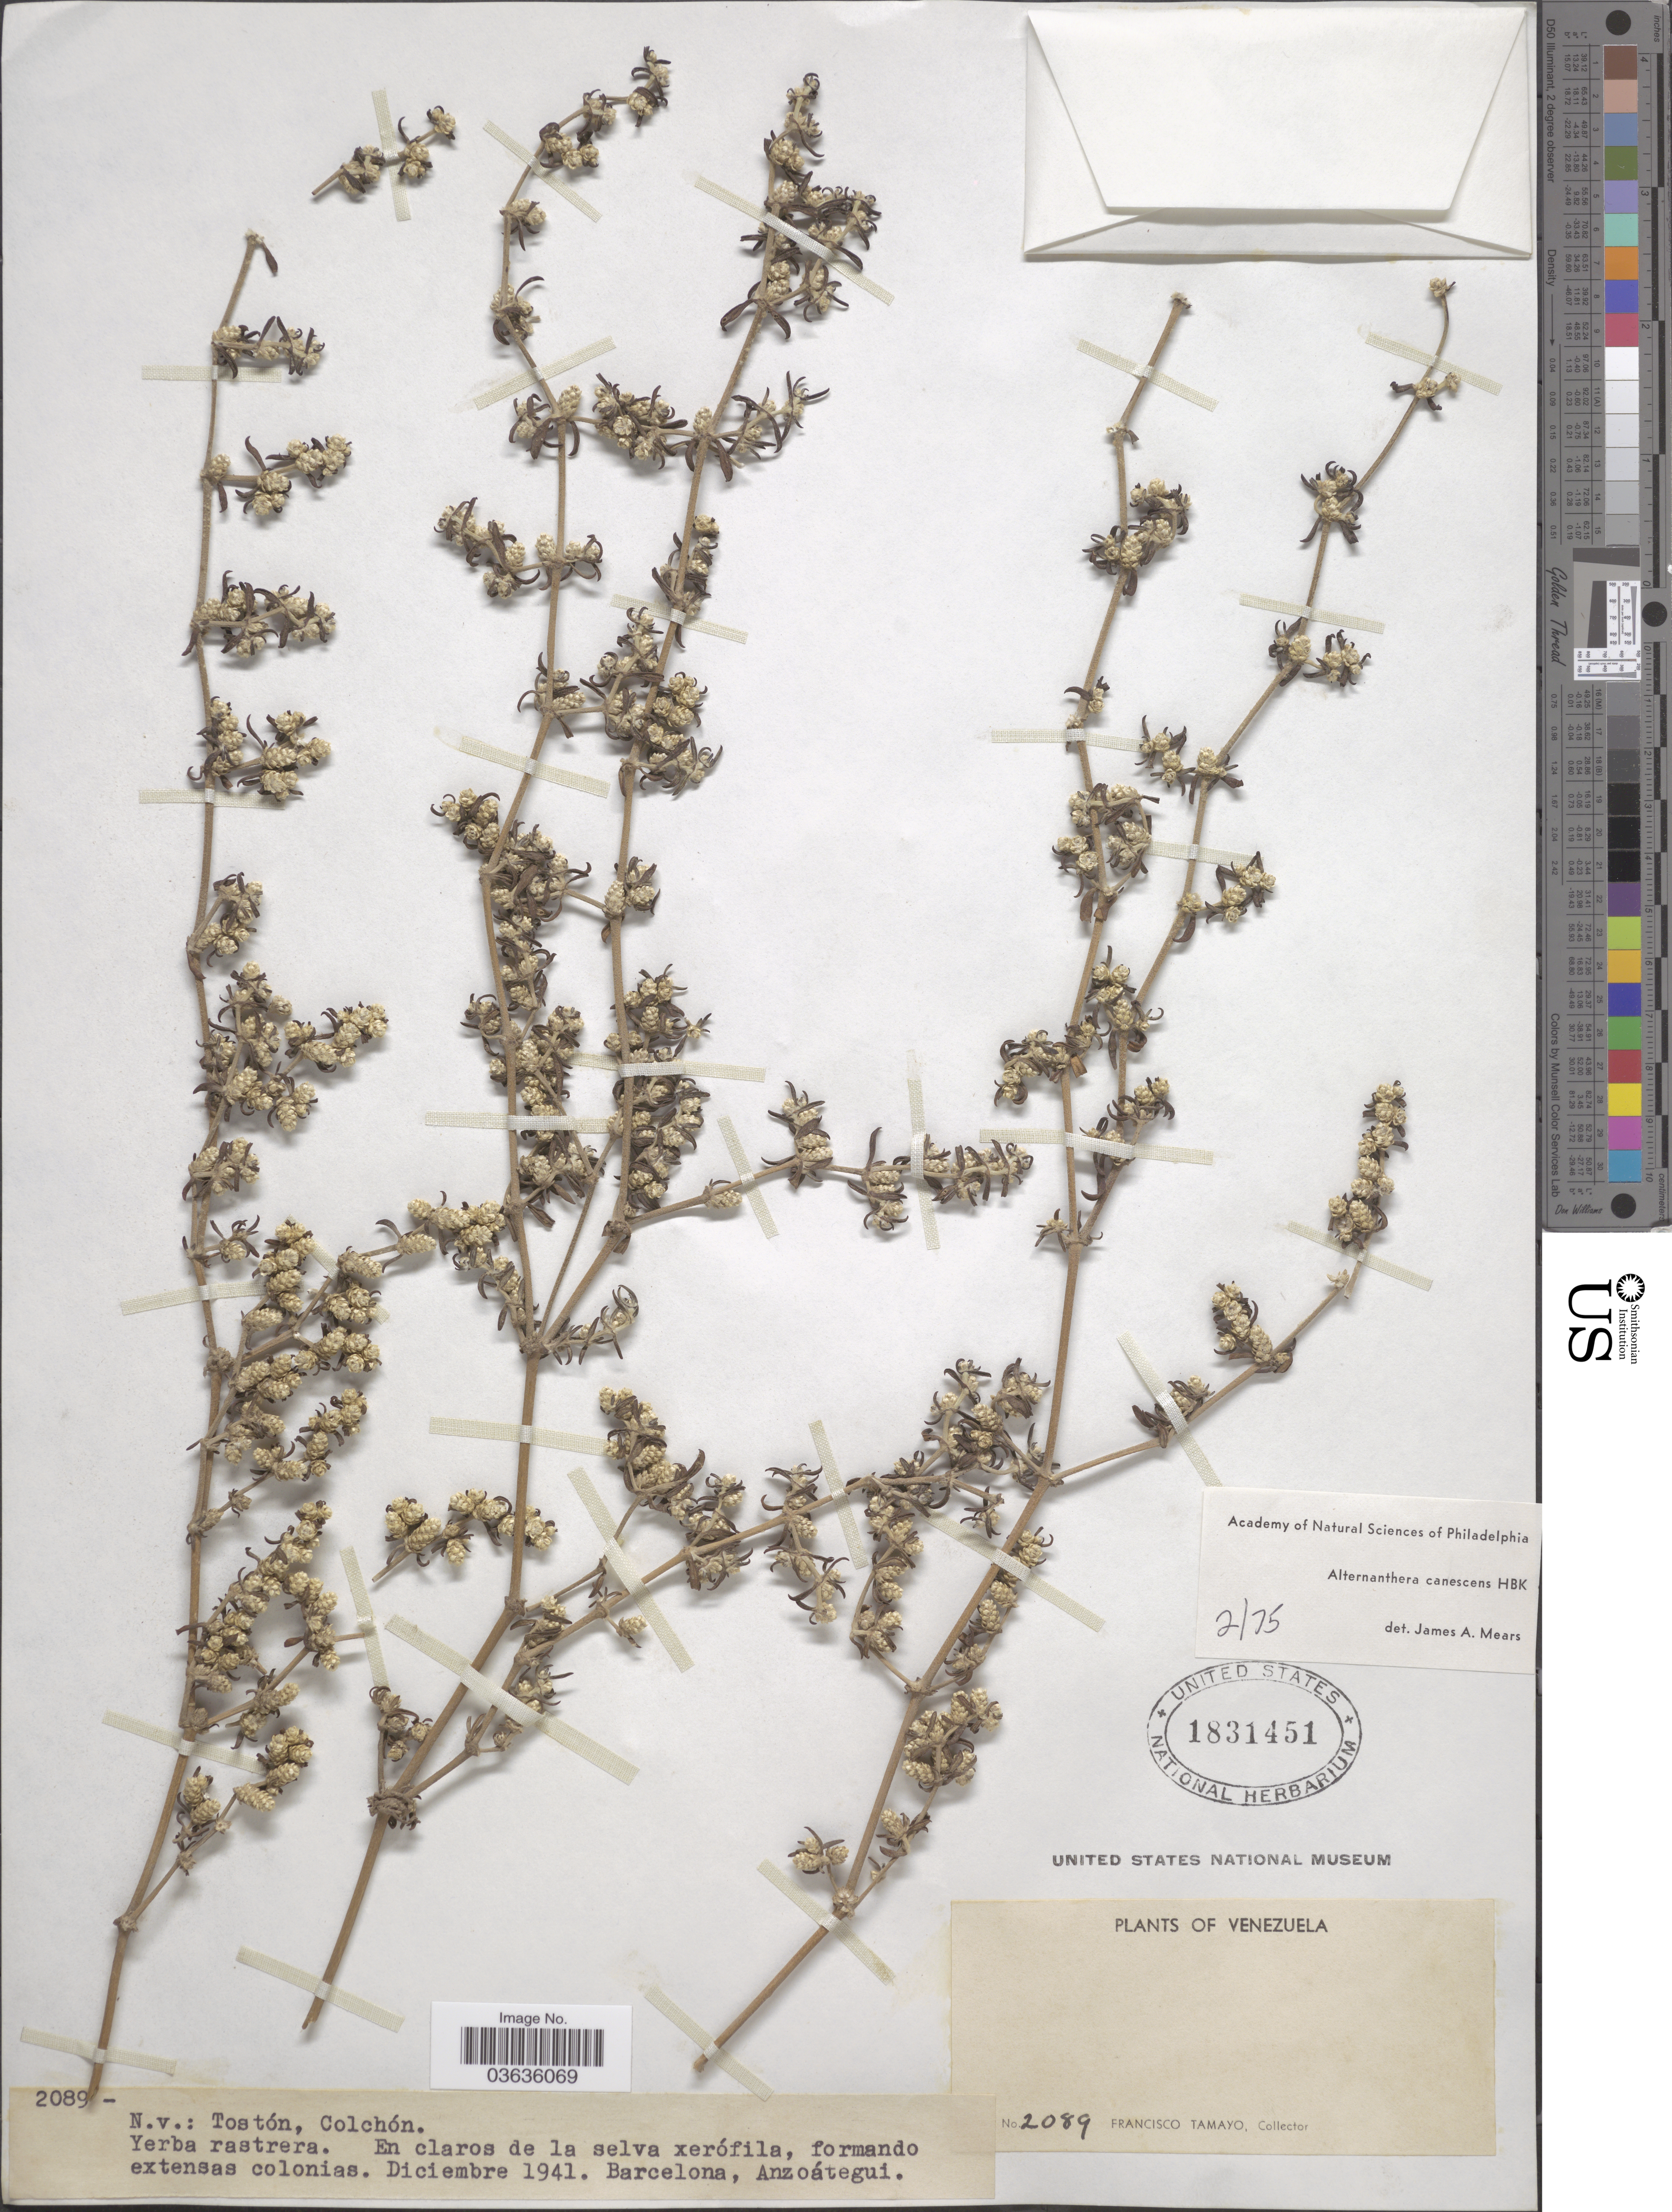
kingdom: Plantae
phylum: Tracheophyta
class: Magnoliopsida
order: Caryophyllales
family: Amaranthaceae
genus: Alternanthera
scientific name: Alternanthera canescens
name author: Kunth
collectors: F. Tamayo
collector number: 2089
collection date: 1941-12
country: Venezuela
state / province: Anzoategui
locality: Barcelona.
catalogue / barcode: US 1831451